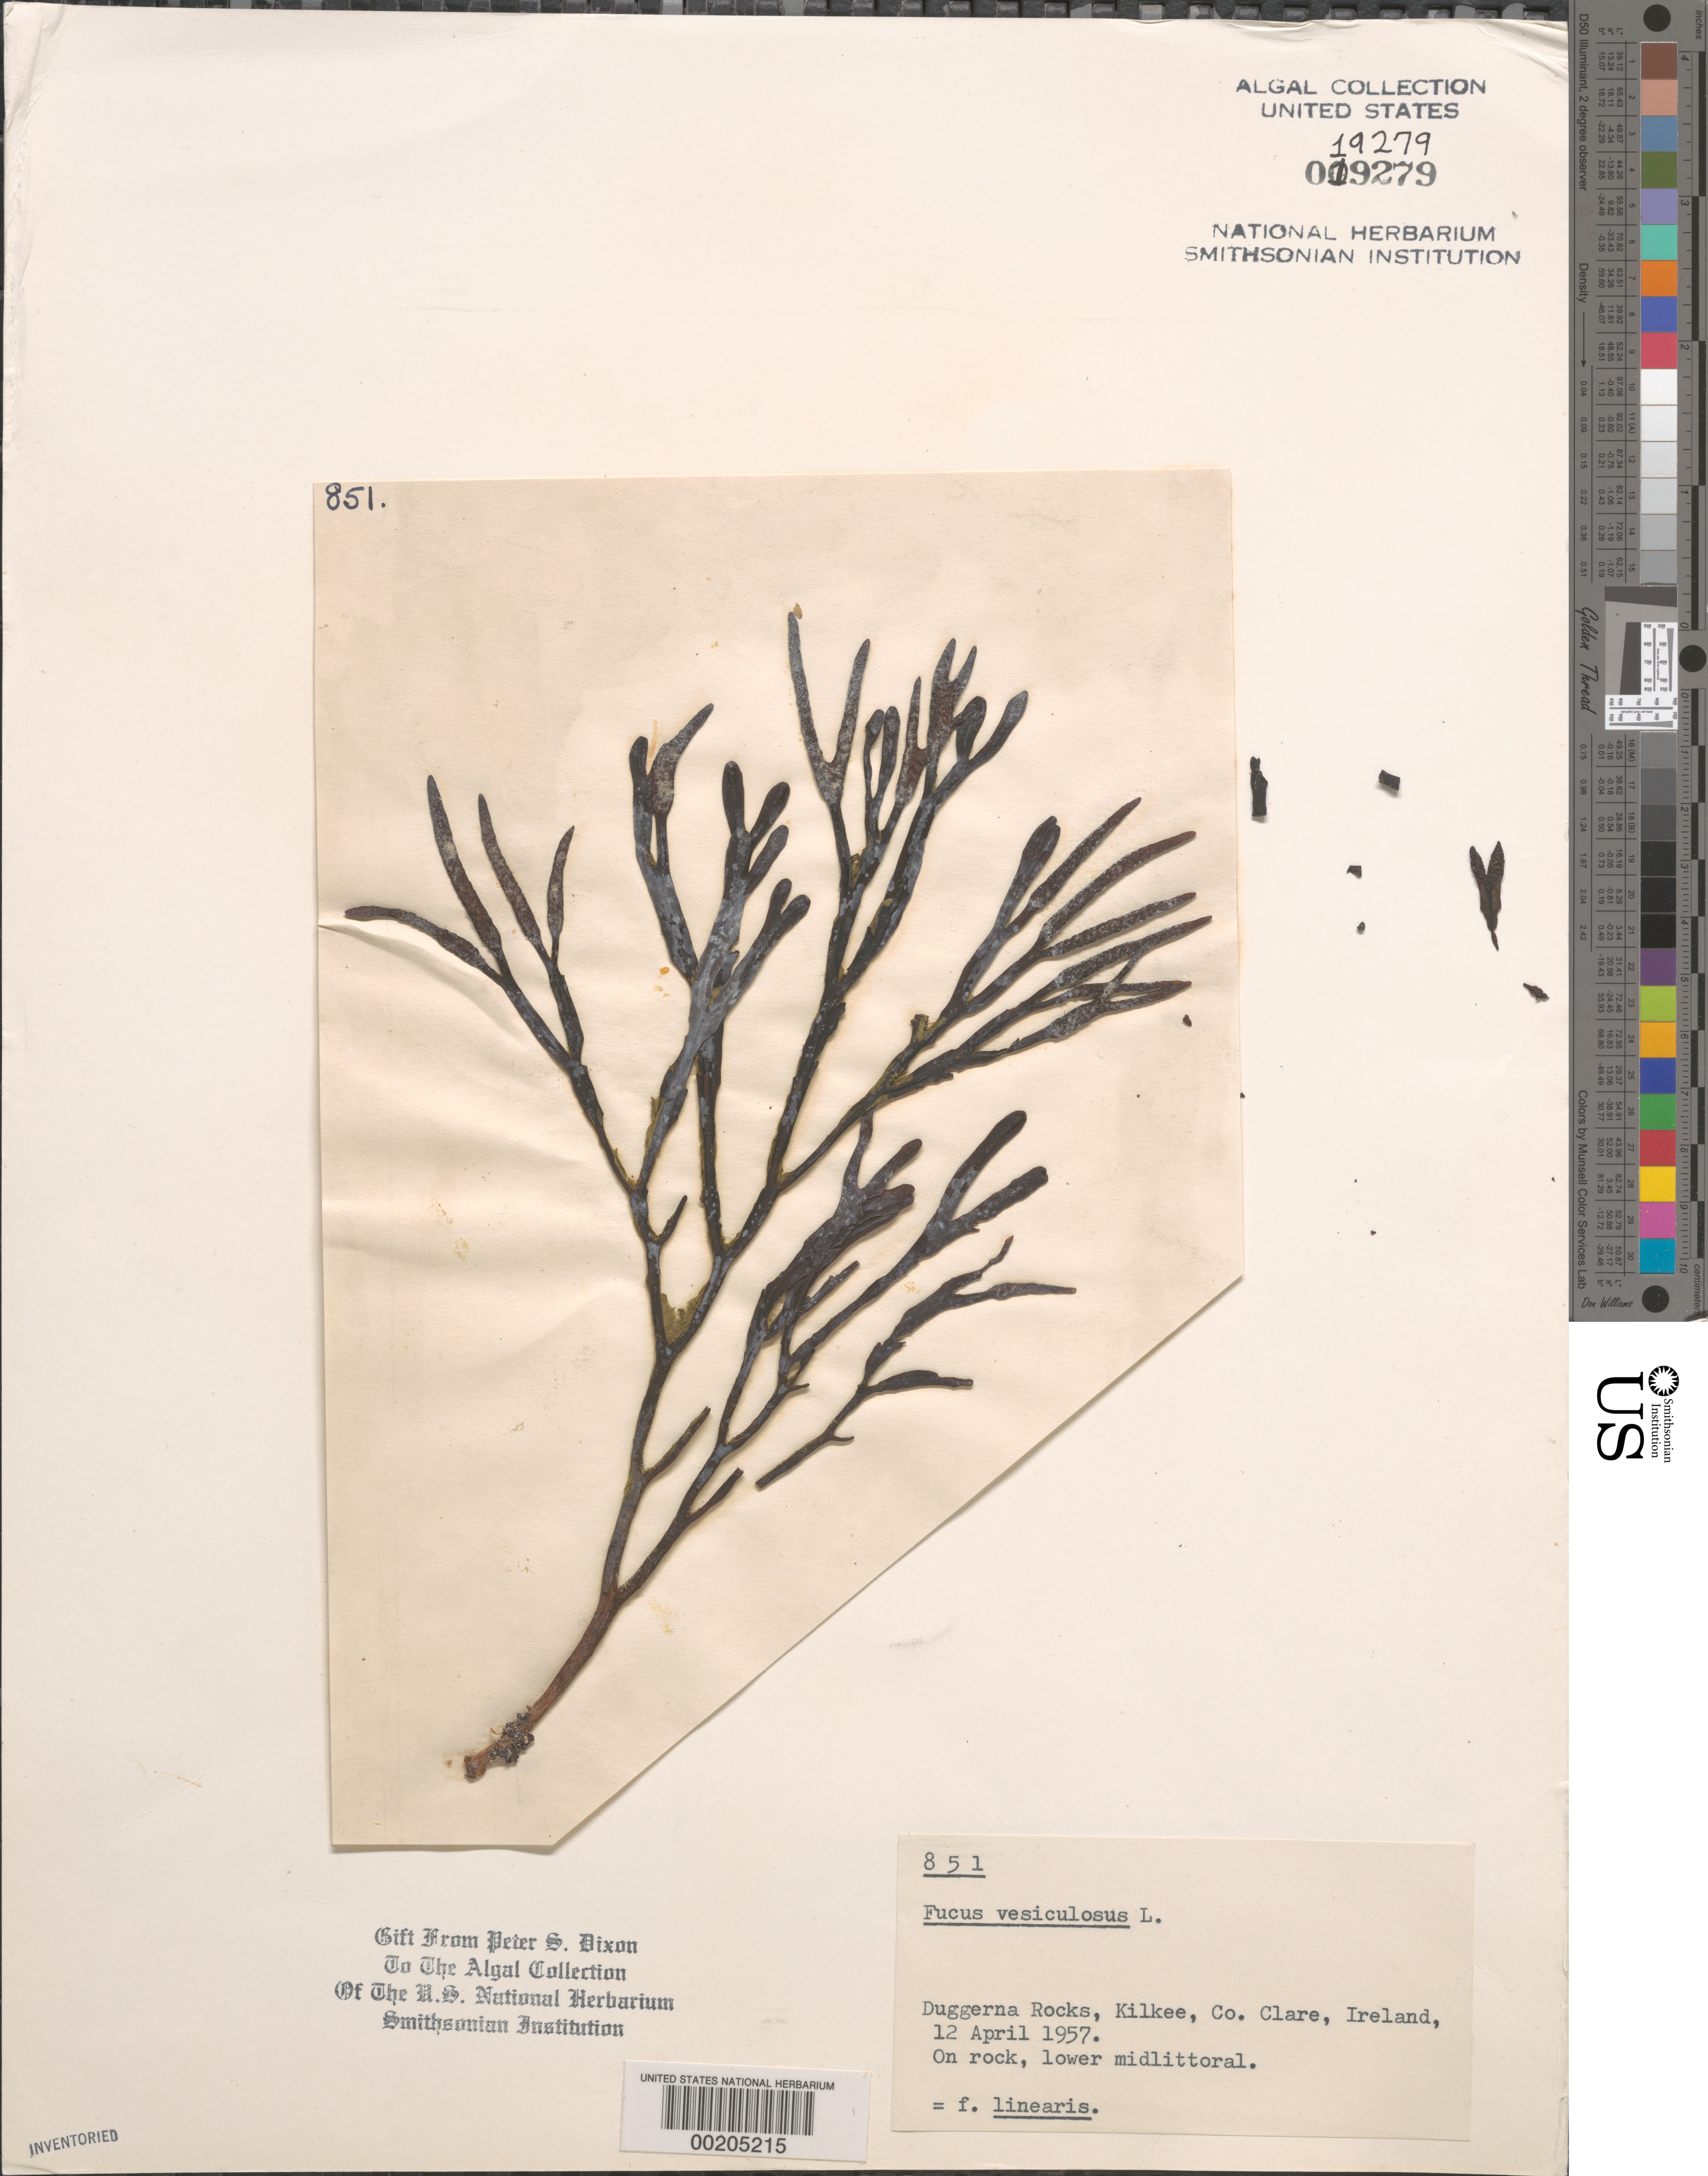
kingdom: Chromista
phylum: Ochrophyta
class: Phaeophyceae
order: Fucales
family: Fucaceae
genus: Fucus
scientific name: Fucus vesiculosus f. linearis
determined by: Dixon, P. S.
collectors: P. S. Dixon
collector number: PSD 851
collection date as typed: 12 Apr 1957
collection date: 1957-04-12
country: Ireland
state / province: Munster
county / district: Clare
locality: Duggerna Rocks, Kilkee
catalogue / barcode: US 19279